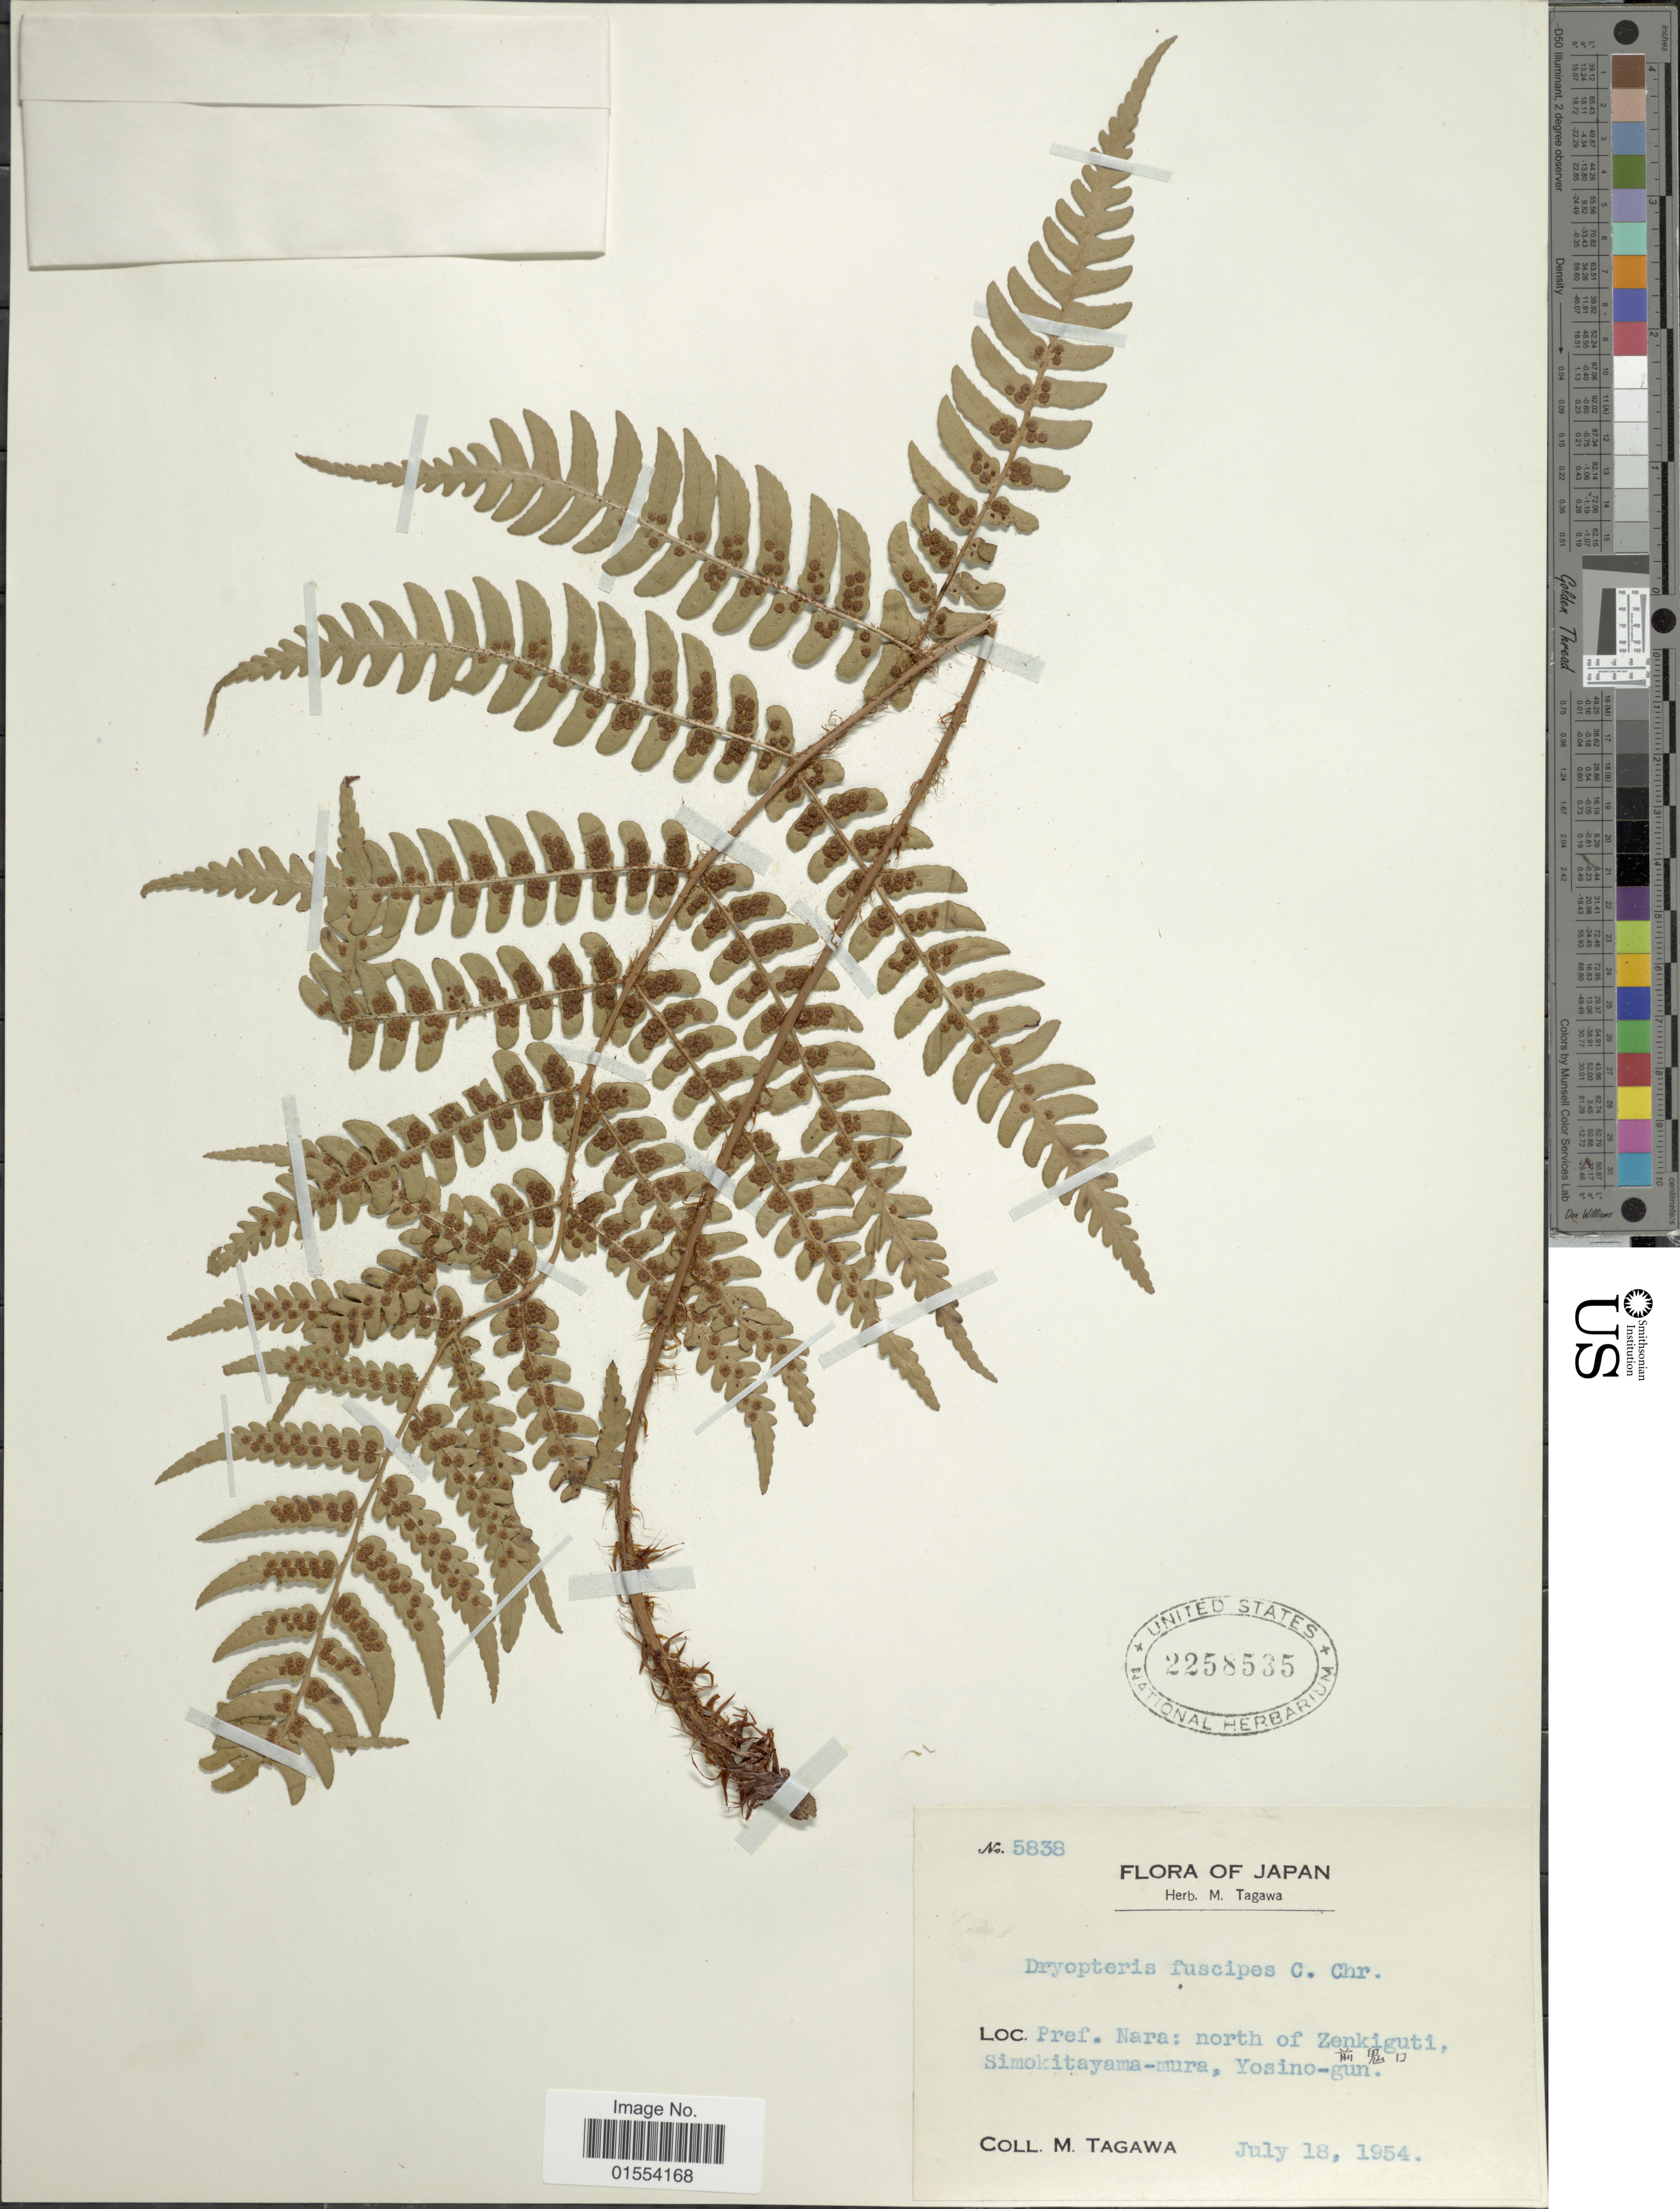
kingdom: Plantae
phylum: Tracheophyta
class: Polypodiopsida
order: Polypodiales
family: Dryopteridaceae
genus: Dryopteris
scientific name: Dryopteris fuscipes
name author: C. Chr.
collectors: M. Tagawa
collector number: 5838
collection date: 1954-07-18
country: Japan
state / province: Nara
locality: Japan, Pref. Nara: north of Zenkiguti, Simokitayama-mura, Tosino-gun.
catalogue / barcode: US 2258535